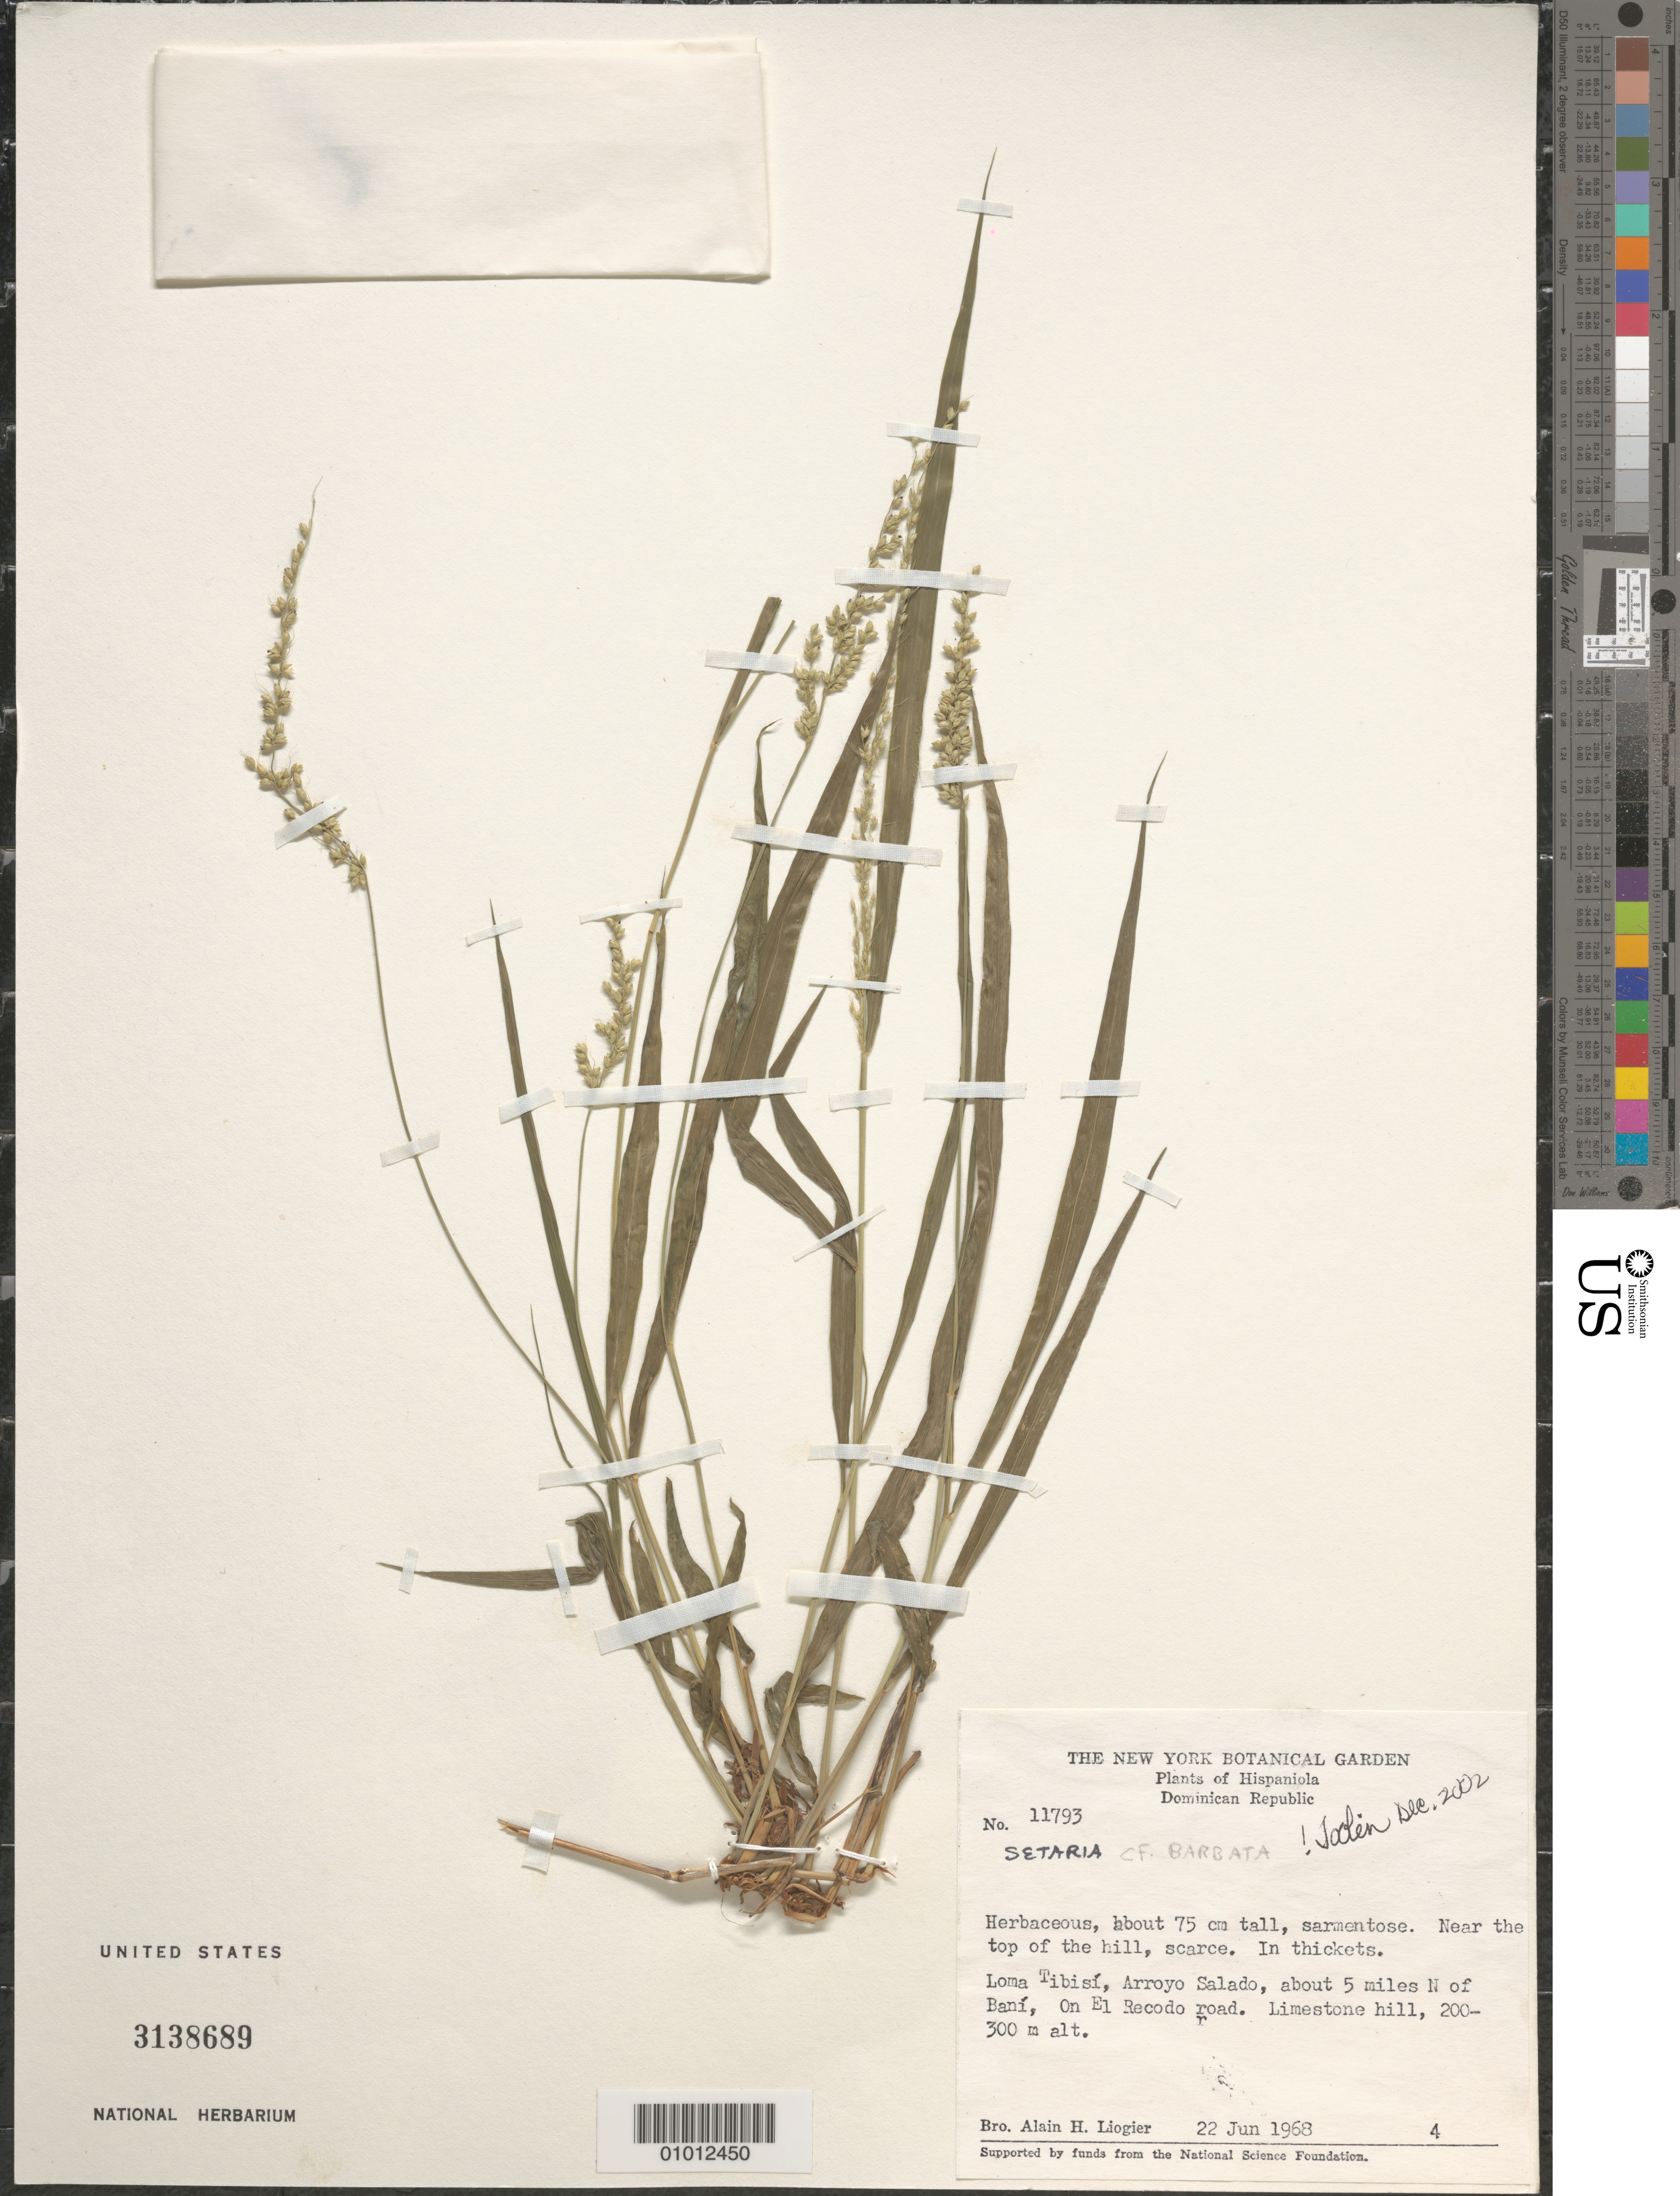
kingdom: Plantae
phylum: Tracheophyta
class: Liliopsida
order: Poales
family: Poaceae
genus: Setaria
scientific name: Setaria barbata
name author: (Lam.) Kunth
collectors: A. H. Liogier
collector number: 11793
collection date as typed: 22 Jun 1968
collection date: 1968-06-22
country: Dominican Republic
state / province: Peravia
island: Hispaniola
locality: Loma Tibisi, Arroyo Salado, about 5 miles N of Bani, on El Recodo road.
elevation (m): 200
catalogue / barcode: US 3138689